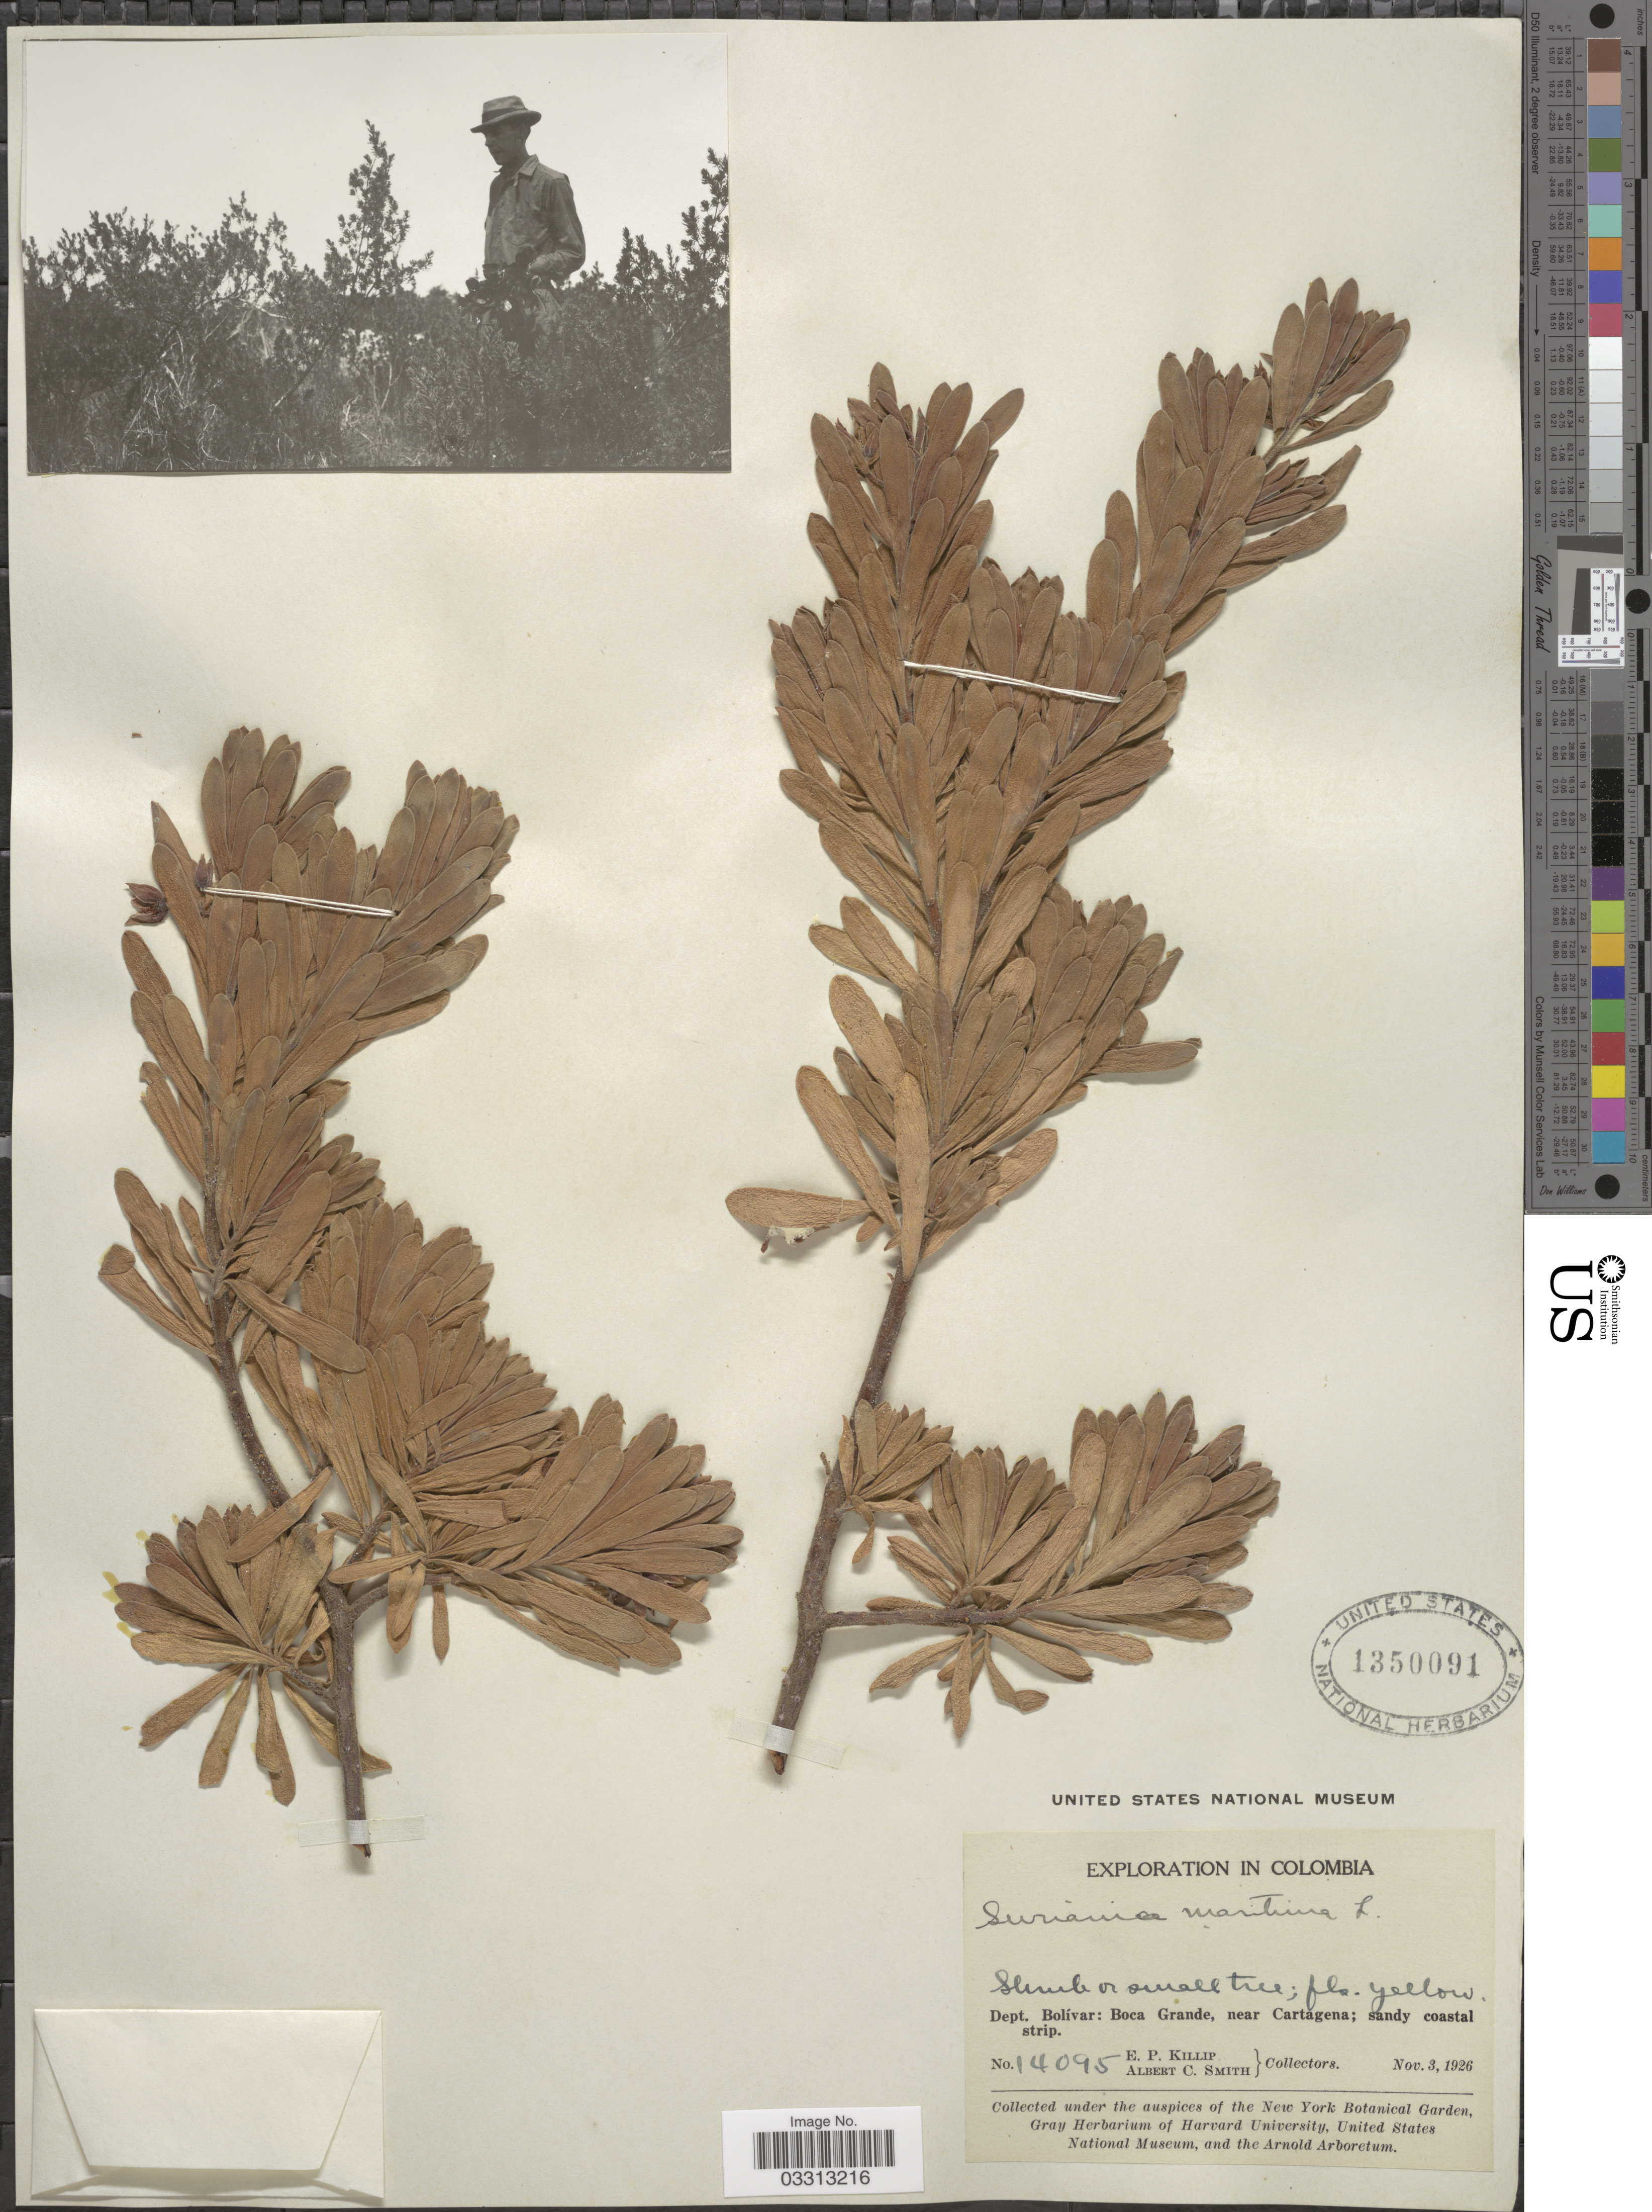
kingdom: Plantae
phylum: Tracheophyta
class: Magnoliopsida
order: Fabales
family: Surianaceae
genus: Suriana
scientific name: Suriana maritima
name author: L.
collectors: E. P. Killip & A. C. Smith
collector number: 14095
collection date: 1926-11-03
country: Colombia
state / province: Bolívar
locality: Dept. Bolívar: Boca Grande, near Cartagena.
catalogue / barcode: US 1350091